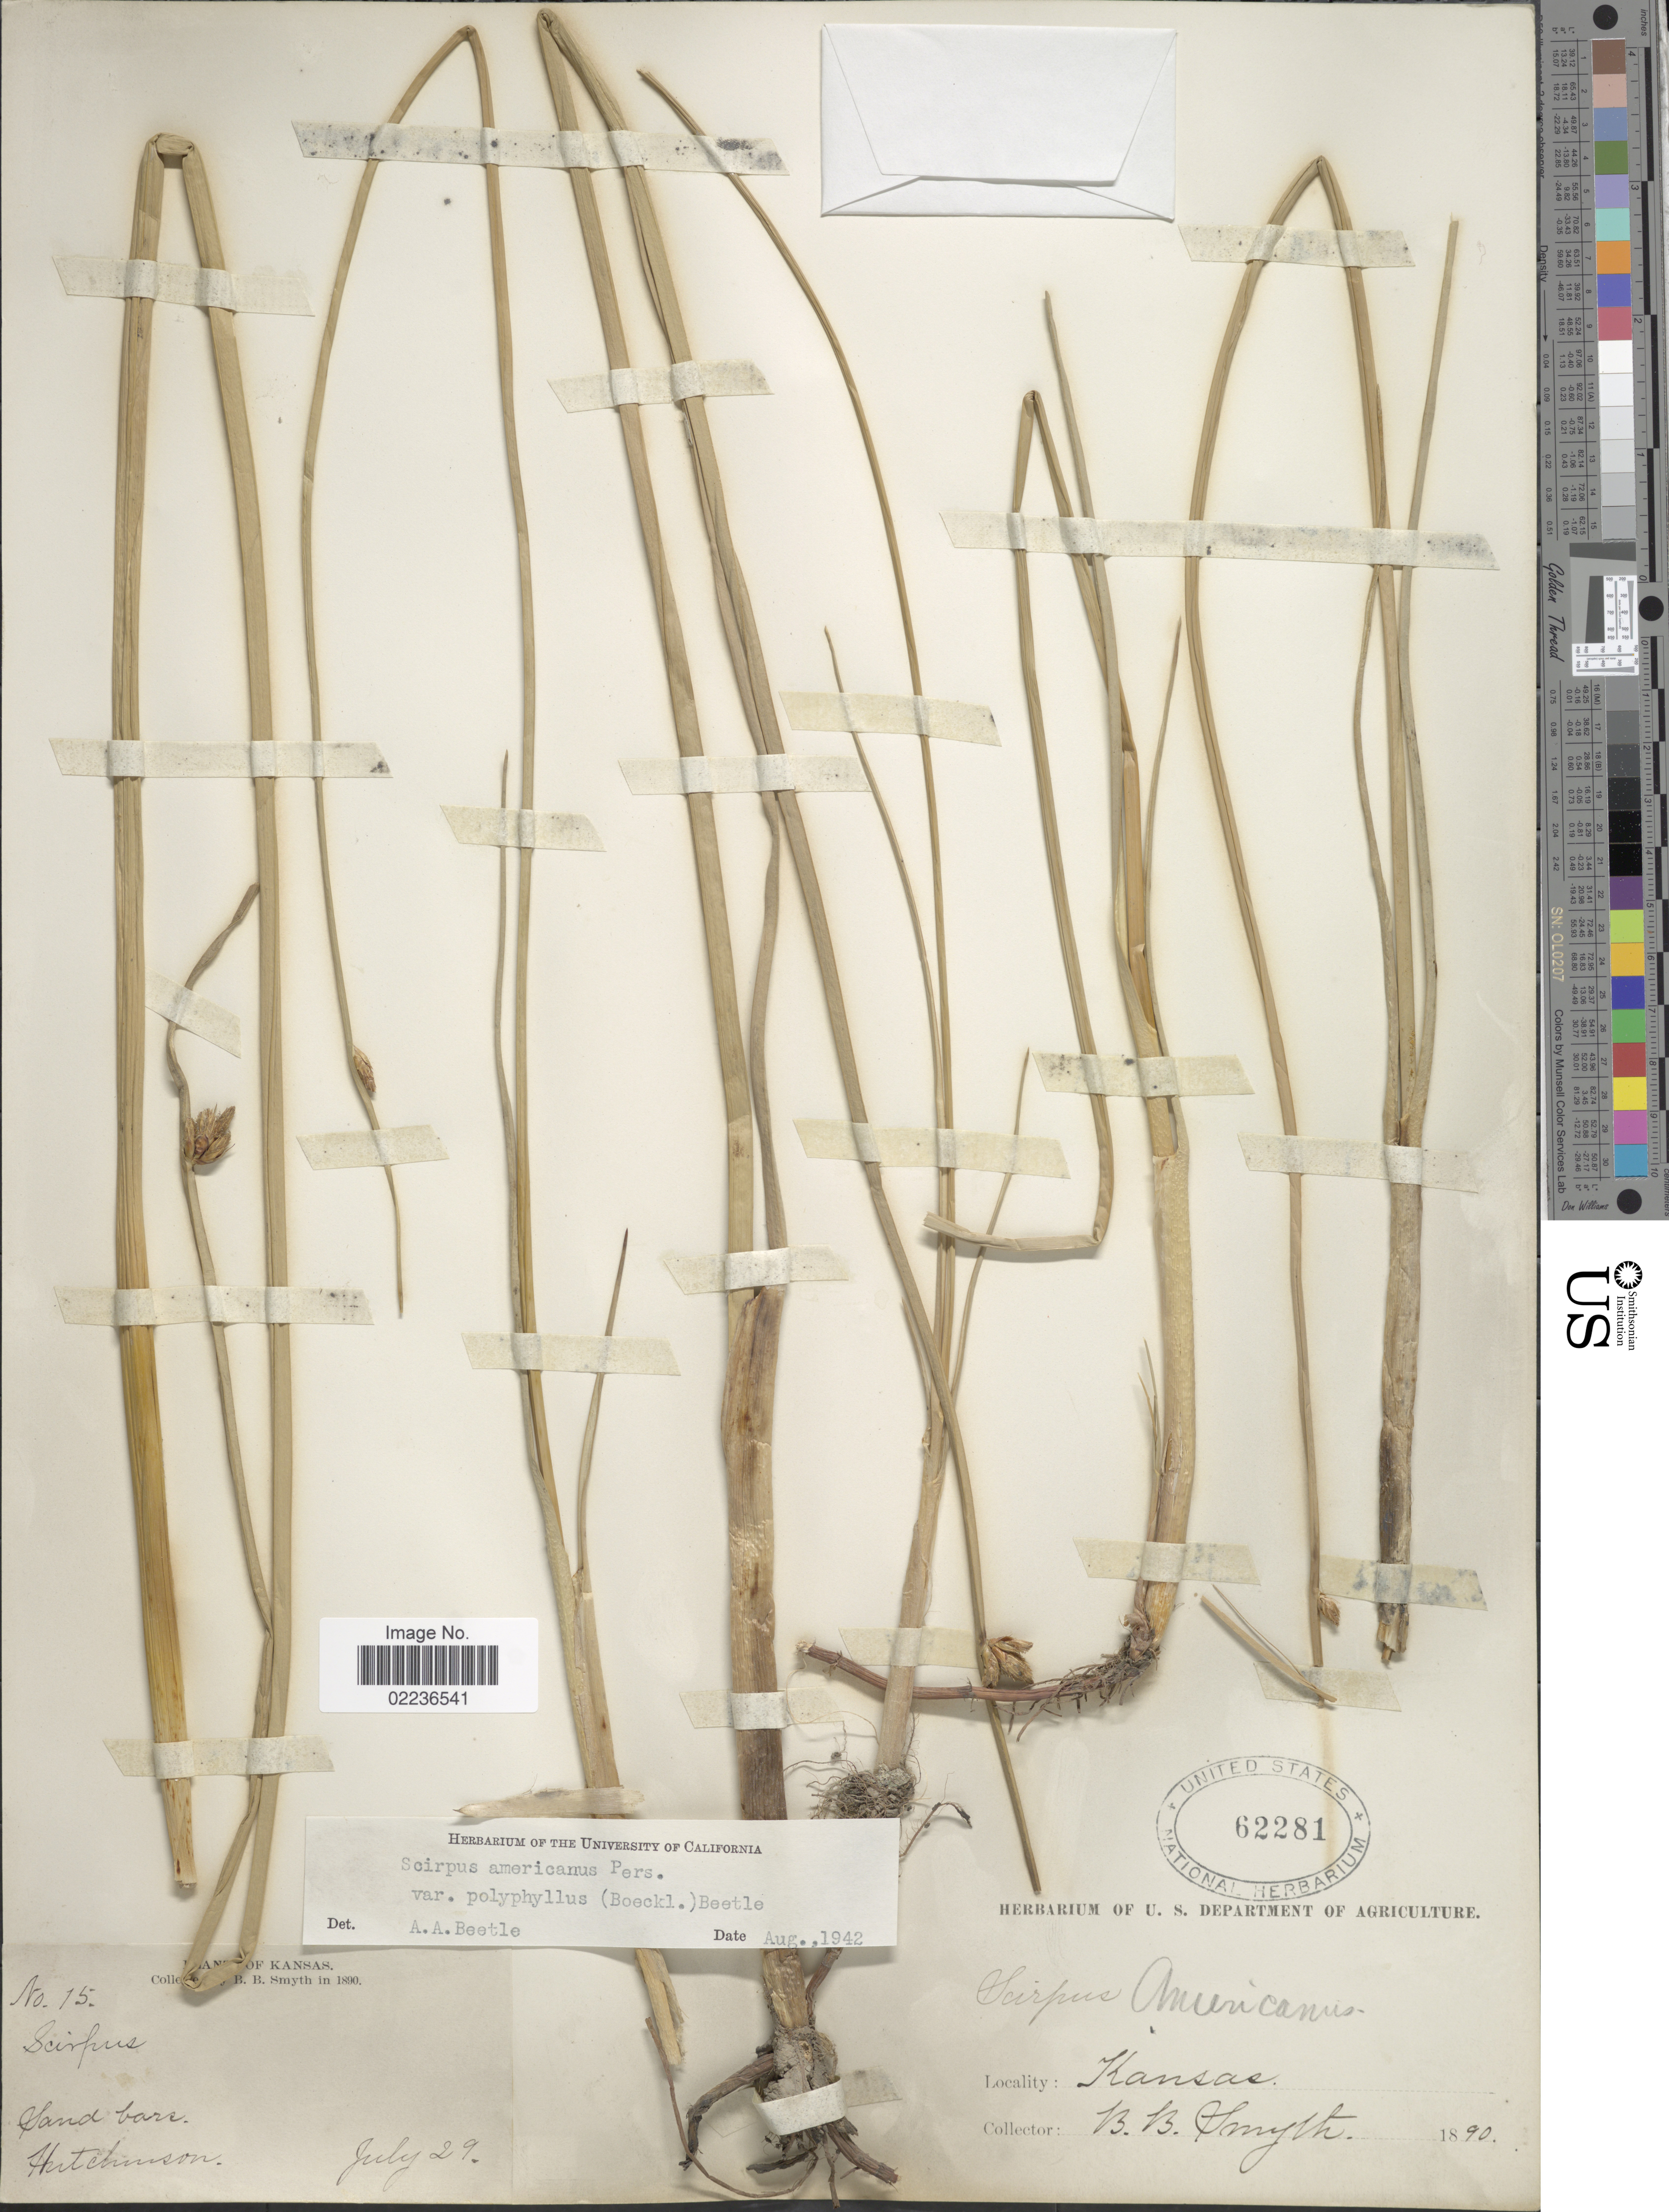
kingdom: Plantae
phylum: Tracheophyta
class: Liliopsida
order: Poales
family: Cyperaceae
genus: Schoenoplectus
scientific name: Schoenoplectus pungens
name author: (Vahl) Palla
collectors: B. Smyth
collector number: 15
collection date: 1890-07-29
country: United States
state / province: Kansas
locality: Sand bars, Hutchinson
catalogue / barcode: US 62281